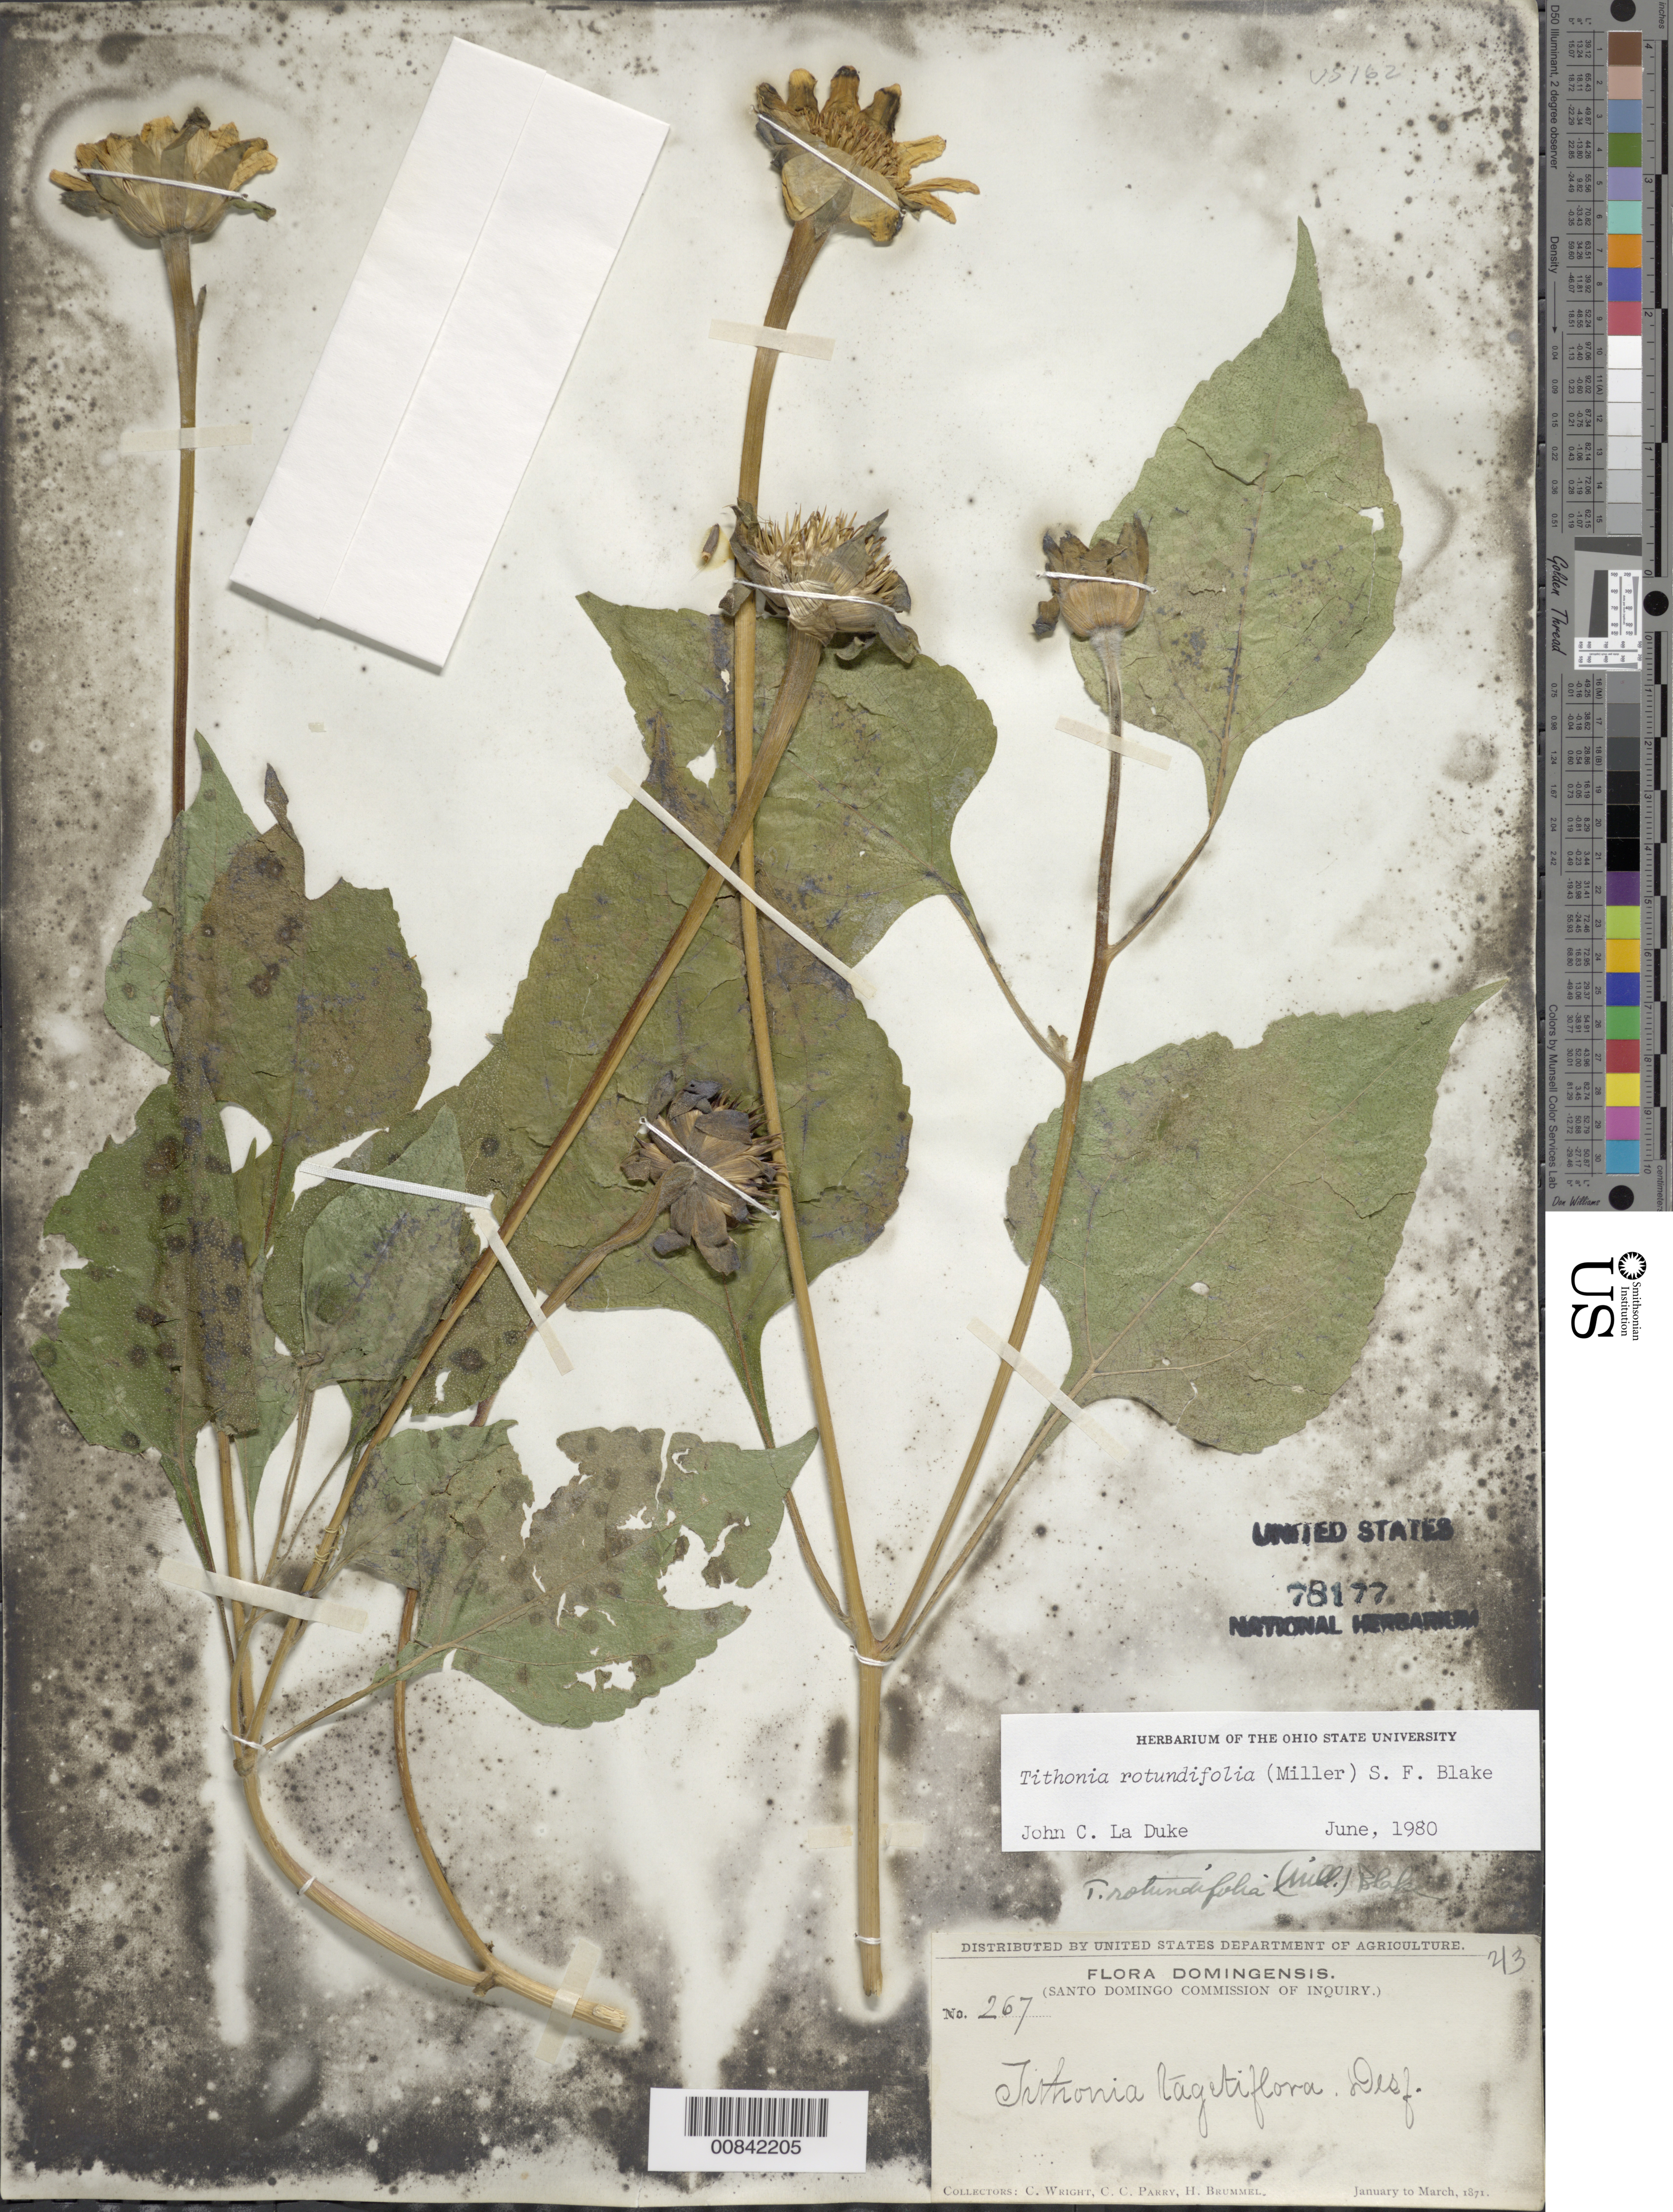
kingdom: Plantae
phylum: Tracheophyta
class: Magnoliopsida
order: Asterales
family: Asteraceae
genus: Tithonia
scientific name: Tithonia rotundifolia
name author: (Mill.) S.F. Blake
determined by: La Duke, J. C.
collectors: C. Wright, C. C. Parry & H. Brummel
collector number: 267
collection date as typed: Jan 1871 to -- Mar 1871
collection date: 1871-01/1871-03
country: Dominican Republic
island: Hispaniola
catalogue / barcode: US 78177